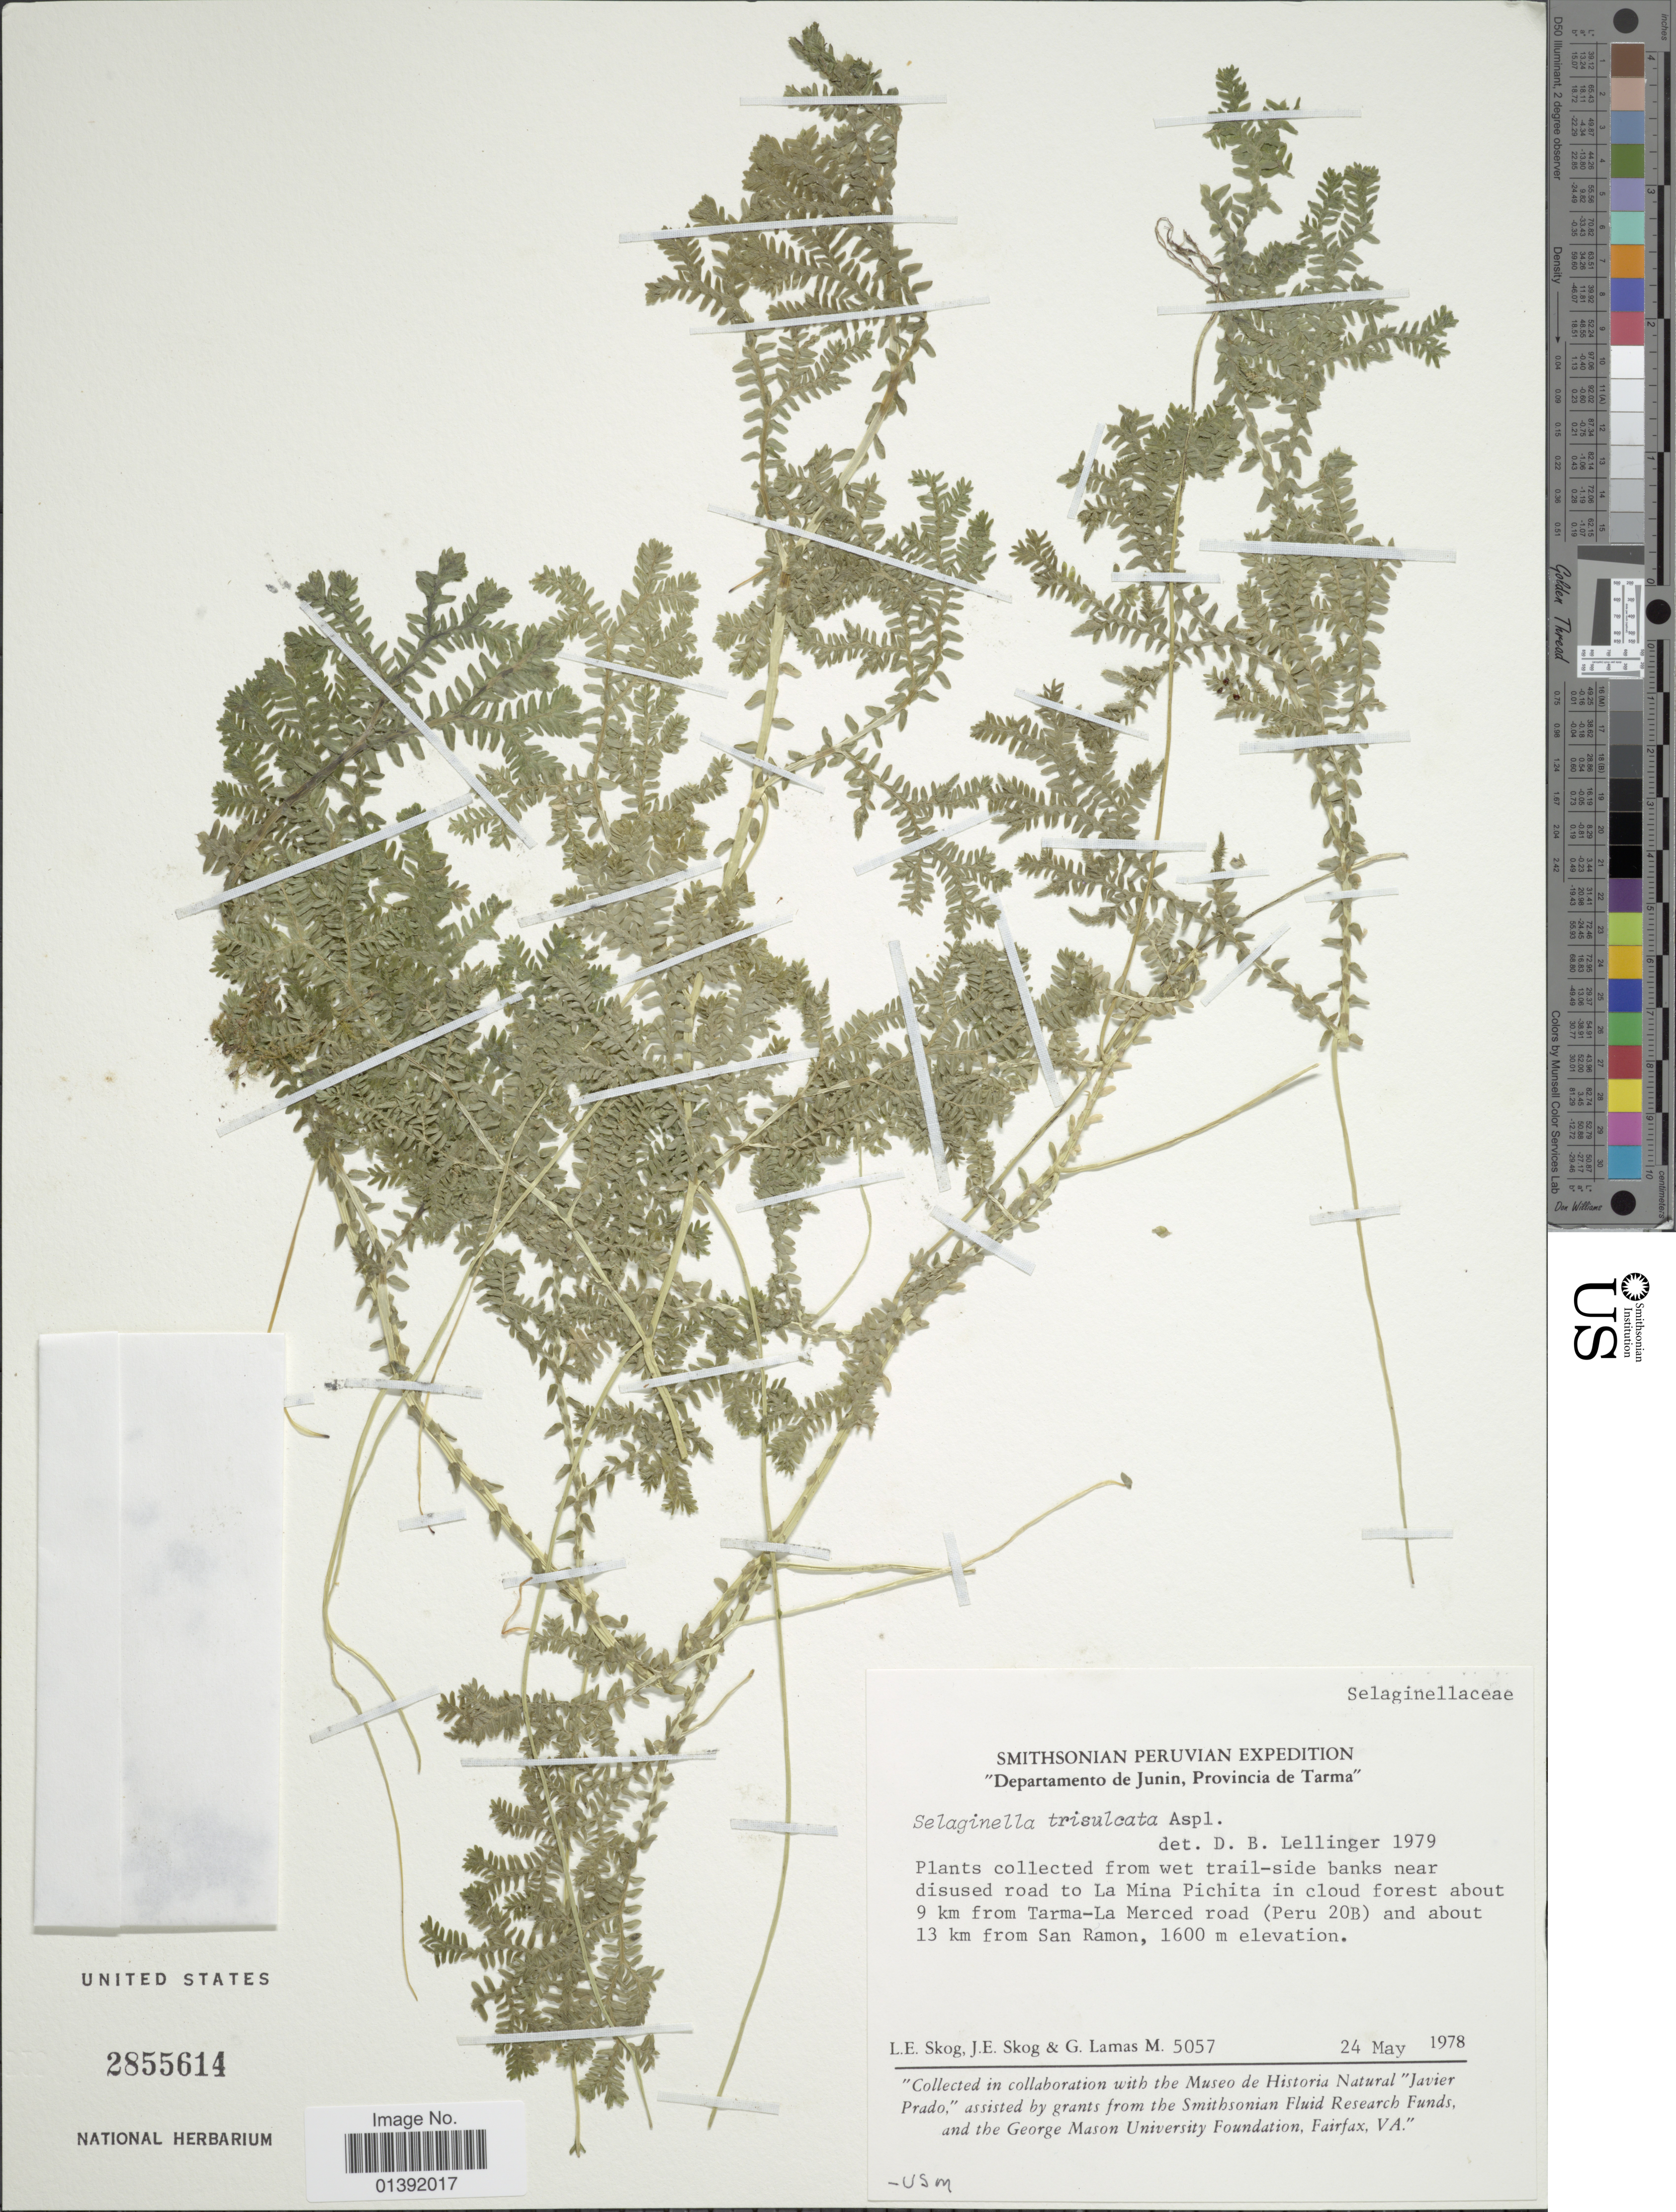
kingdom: Plantae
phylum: Tracheophyta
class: Lycopodiopsida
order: Selaginellales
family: Selaginellaceae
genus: Selaginella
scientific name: Selaginella trisulcata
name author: Aspl.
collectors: L. E. Skog, J. E. Skog & G. Lamas M.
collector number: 5057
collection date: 1978-05-24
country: Peru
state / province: Junín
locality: Provincia de Tarma, wet trail-side banks near disused road to La Mina Pichita in cloud forest about 9 km from Tarma-La Merced road (Peru 20B) and about 13 km from San Ramon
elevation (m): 1600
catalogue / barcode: US 2855614